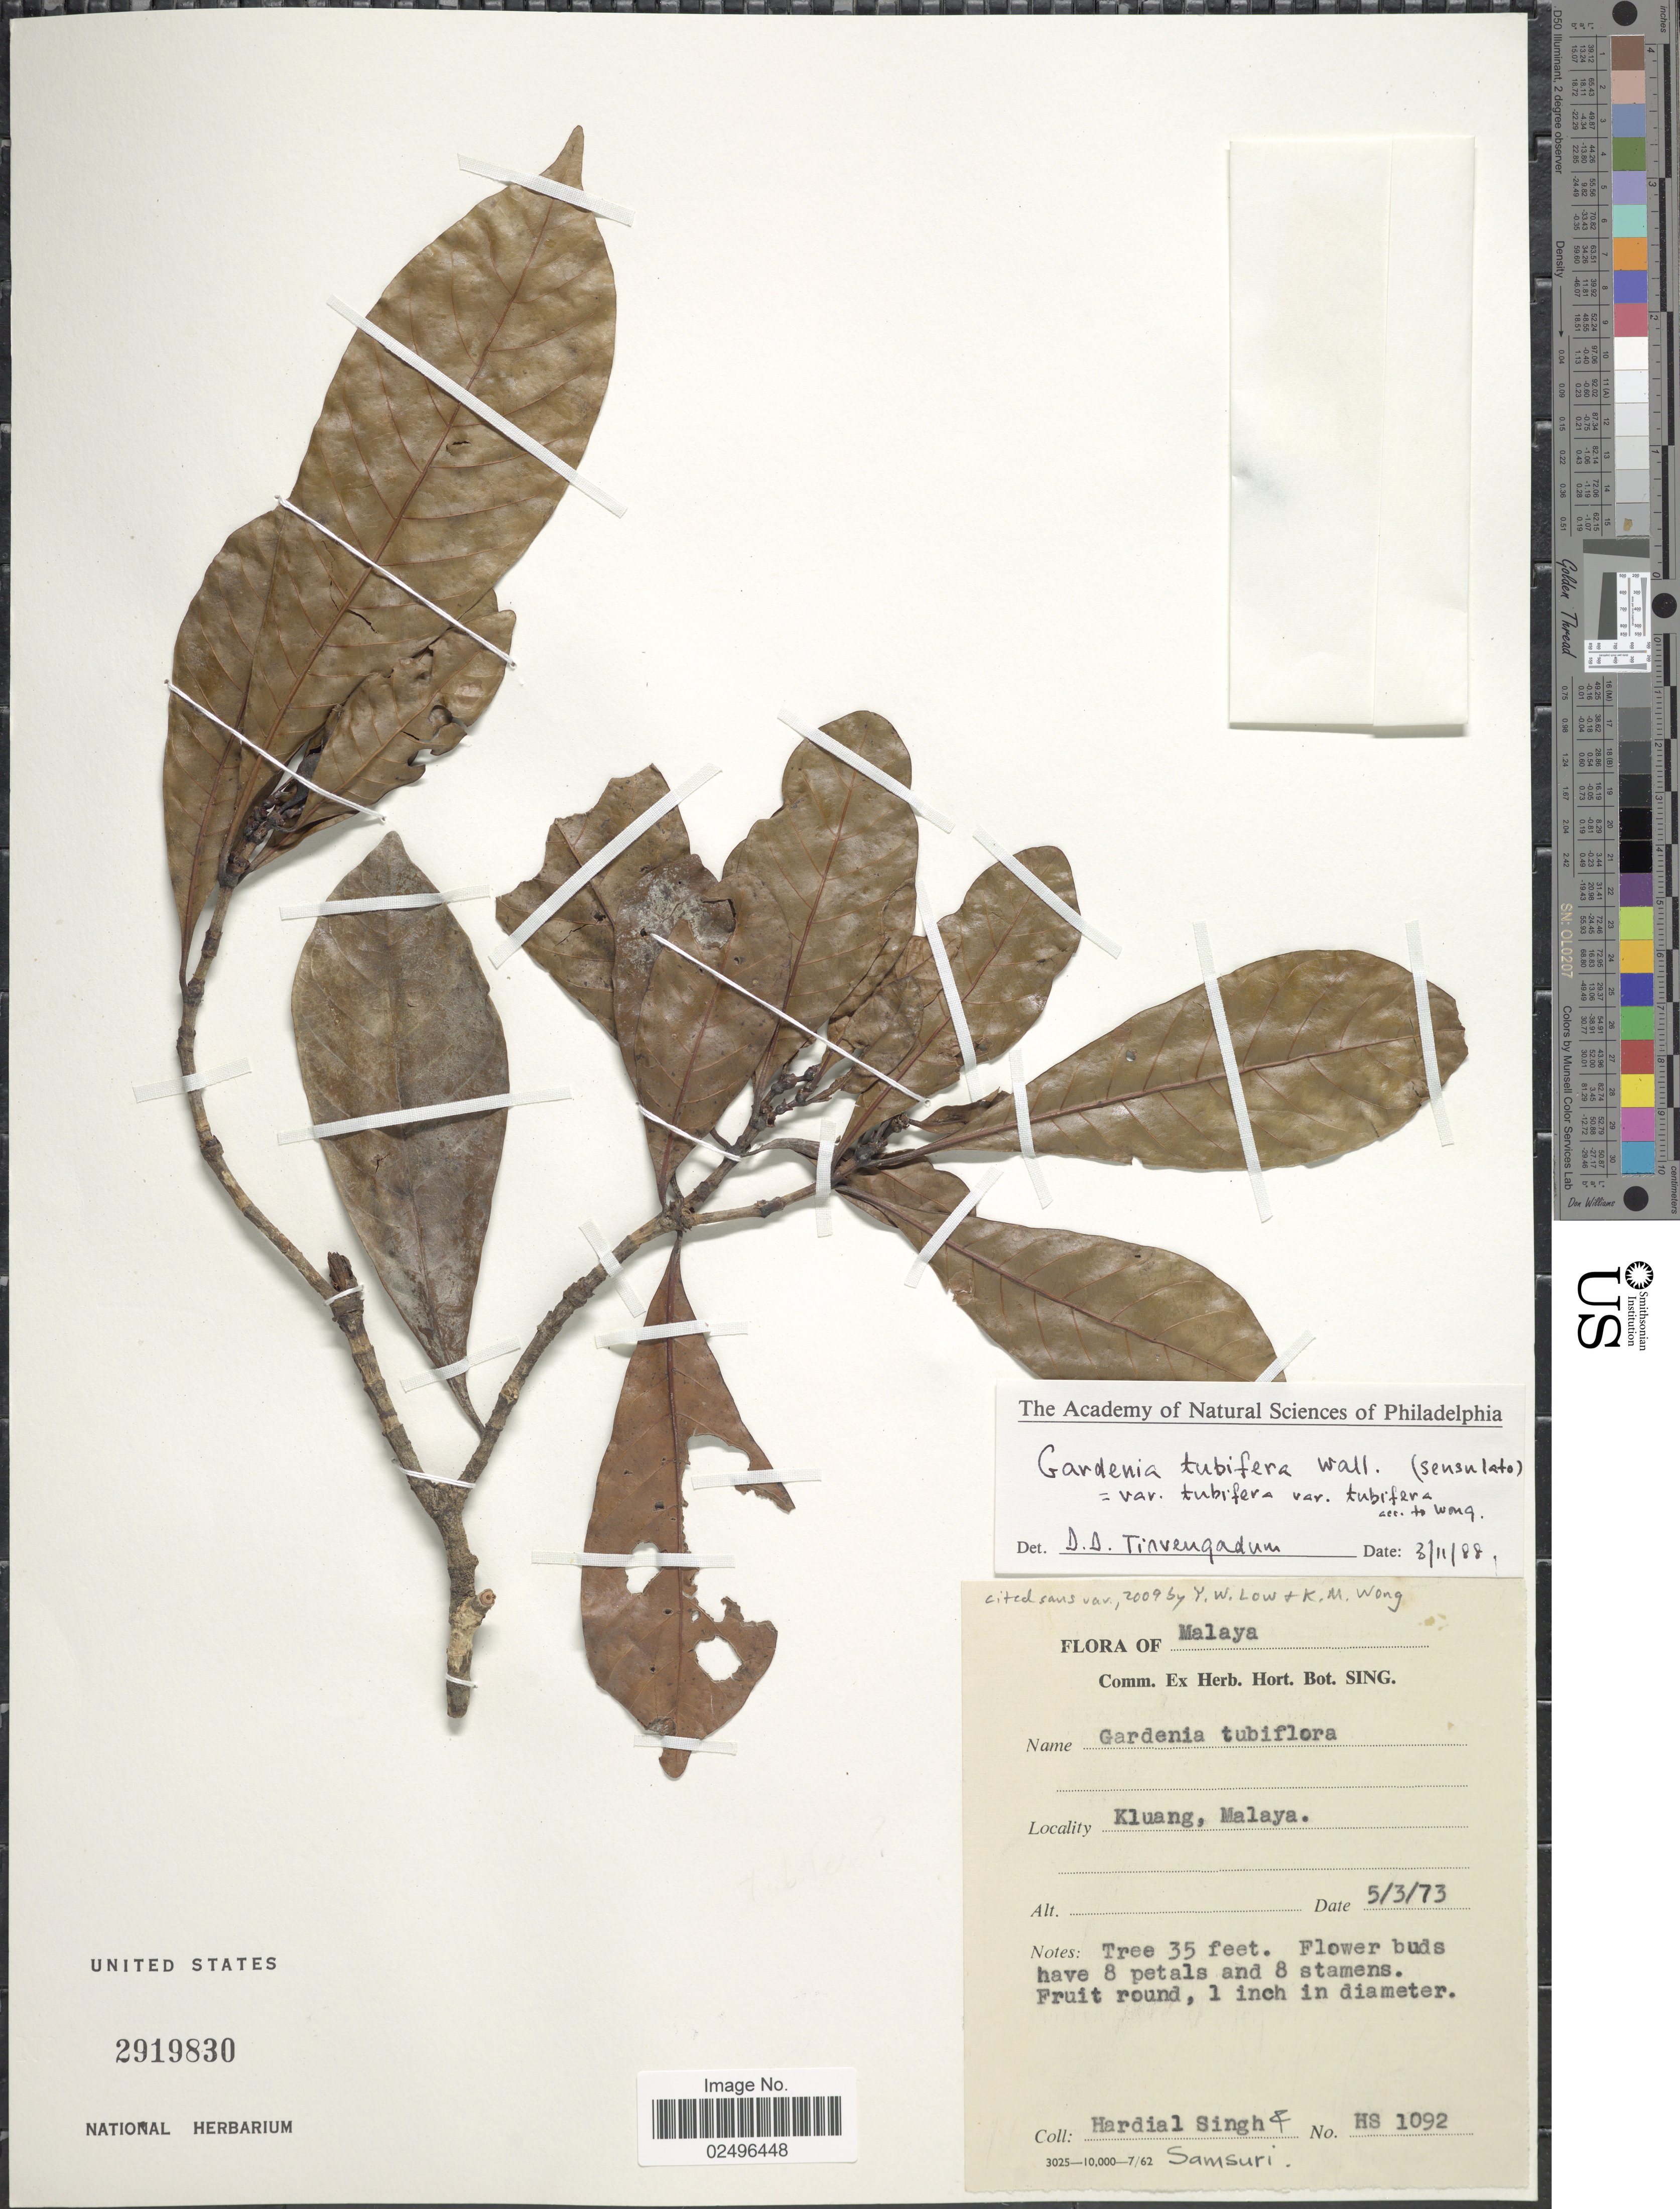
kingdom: Plantae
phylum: Tracheophyta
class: Magnoliopsida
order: Gentianales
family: Rubiaceae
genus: Gardenia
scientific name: Gardenia tubifera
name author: Wall.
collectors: H. Singh & -. Samsuri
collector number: HS 1092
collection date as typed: Transcribed d/m/y: 5/3/73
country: Malaysia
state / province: Johor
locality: Kluang, Malaya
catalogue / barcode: US 2919830